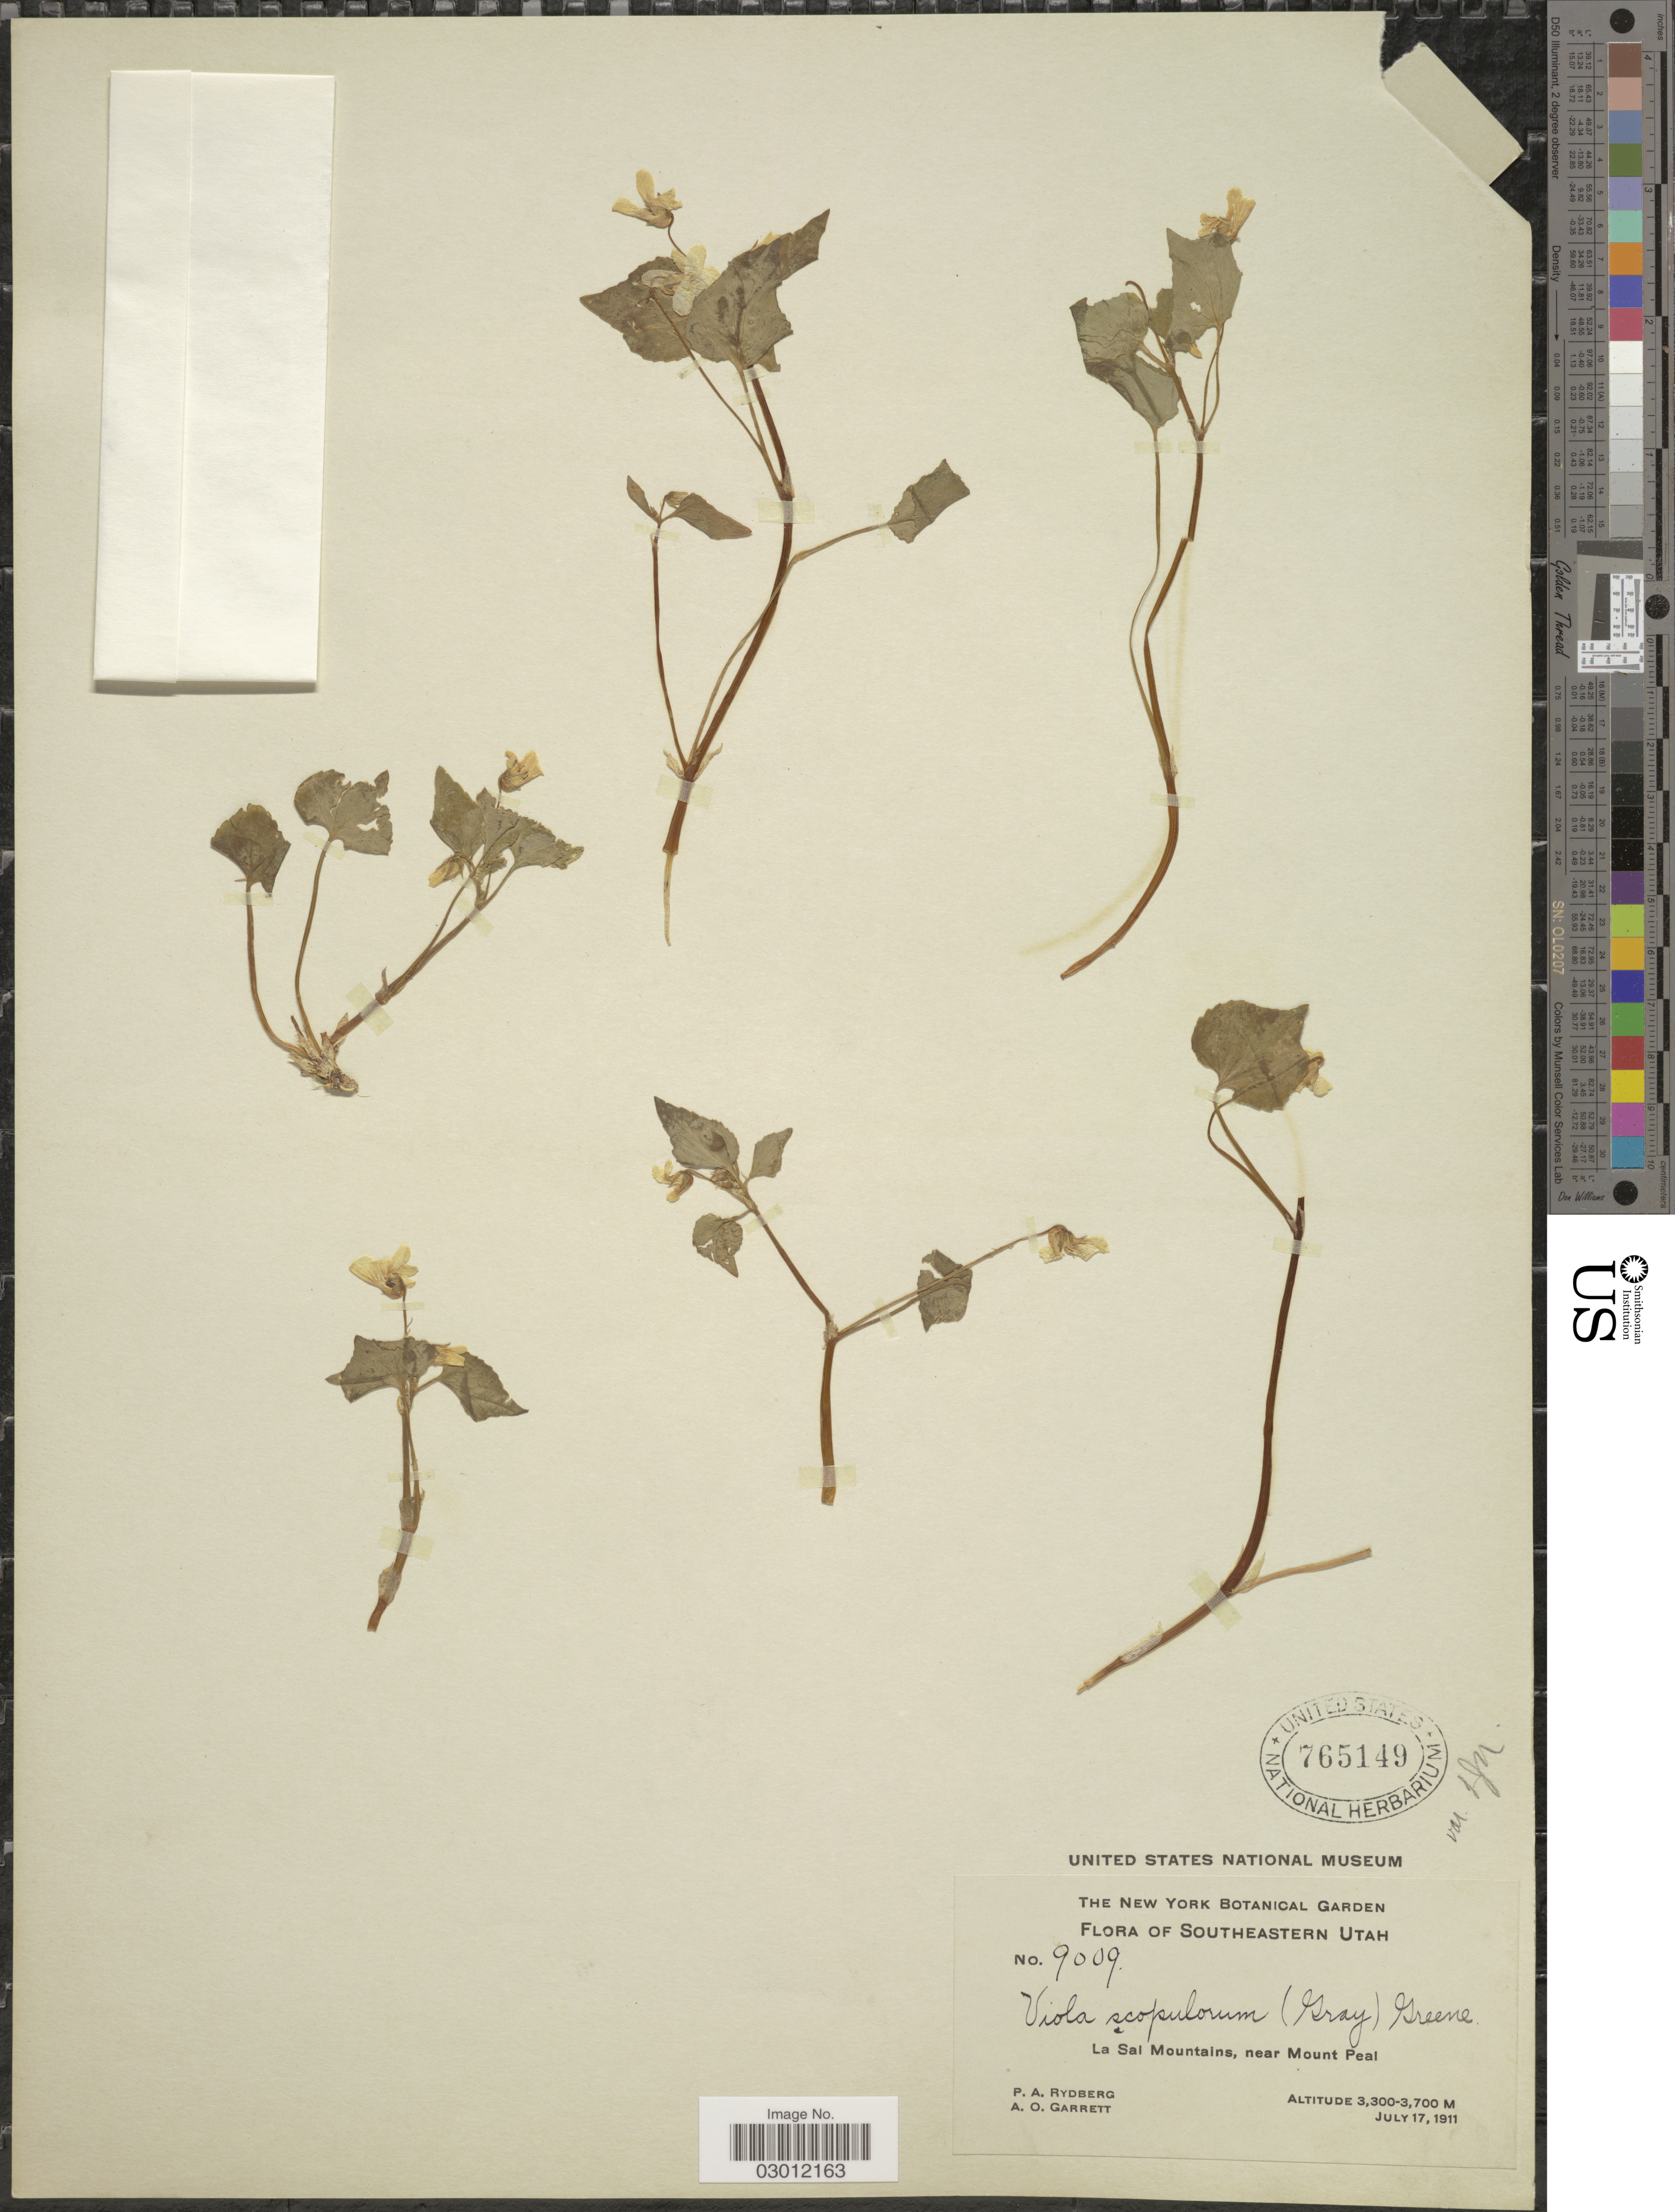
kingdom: Plantae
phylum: Tracheophyta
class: Magnoliopsida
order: Malpighiales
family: Violaceae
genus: Viola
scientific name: Viola canadensis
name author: L.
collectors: P. A. Rydberg & A. O. Garrett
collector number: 9009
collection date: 1911-07-17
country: United States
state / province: Utah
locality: Southeastern Utah. La Sal Mountains, near Mount Peal.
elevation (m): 3300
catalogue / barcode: US 765149